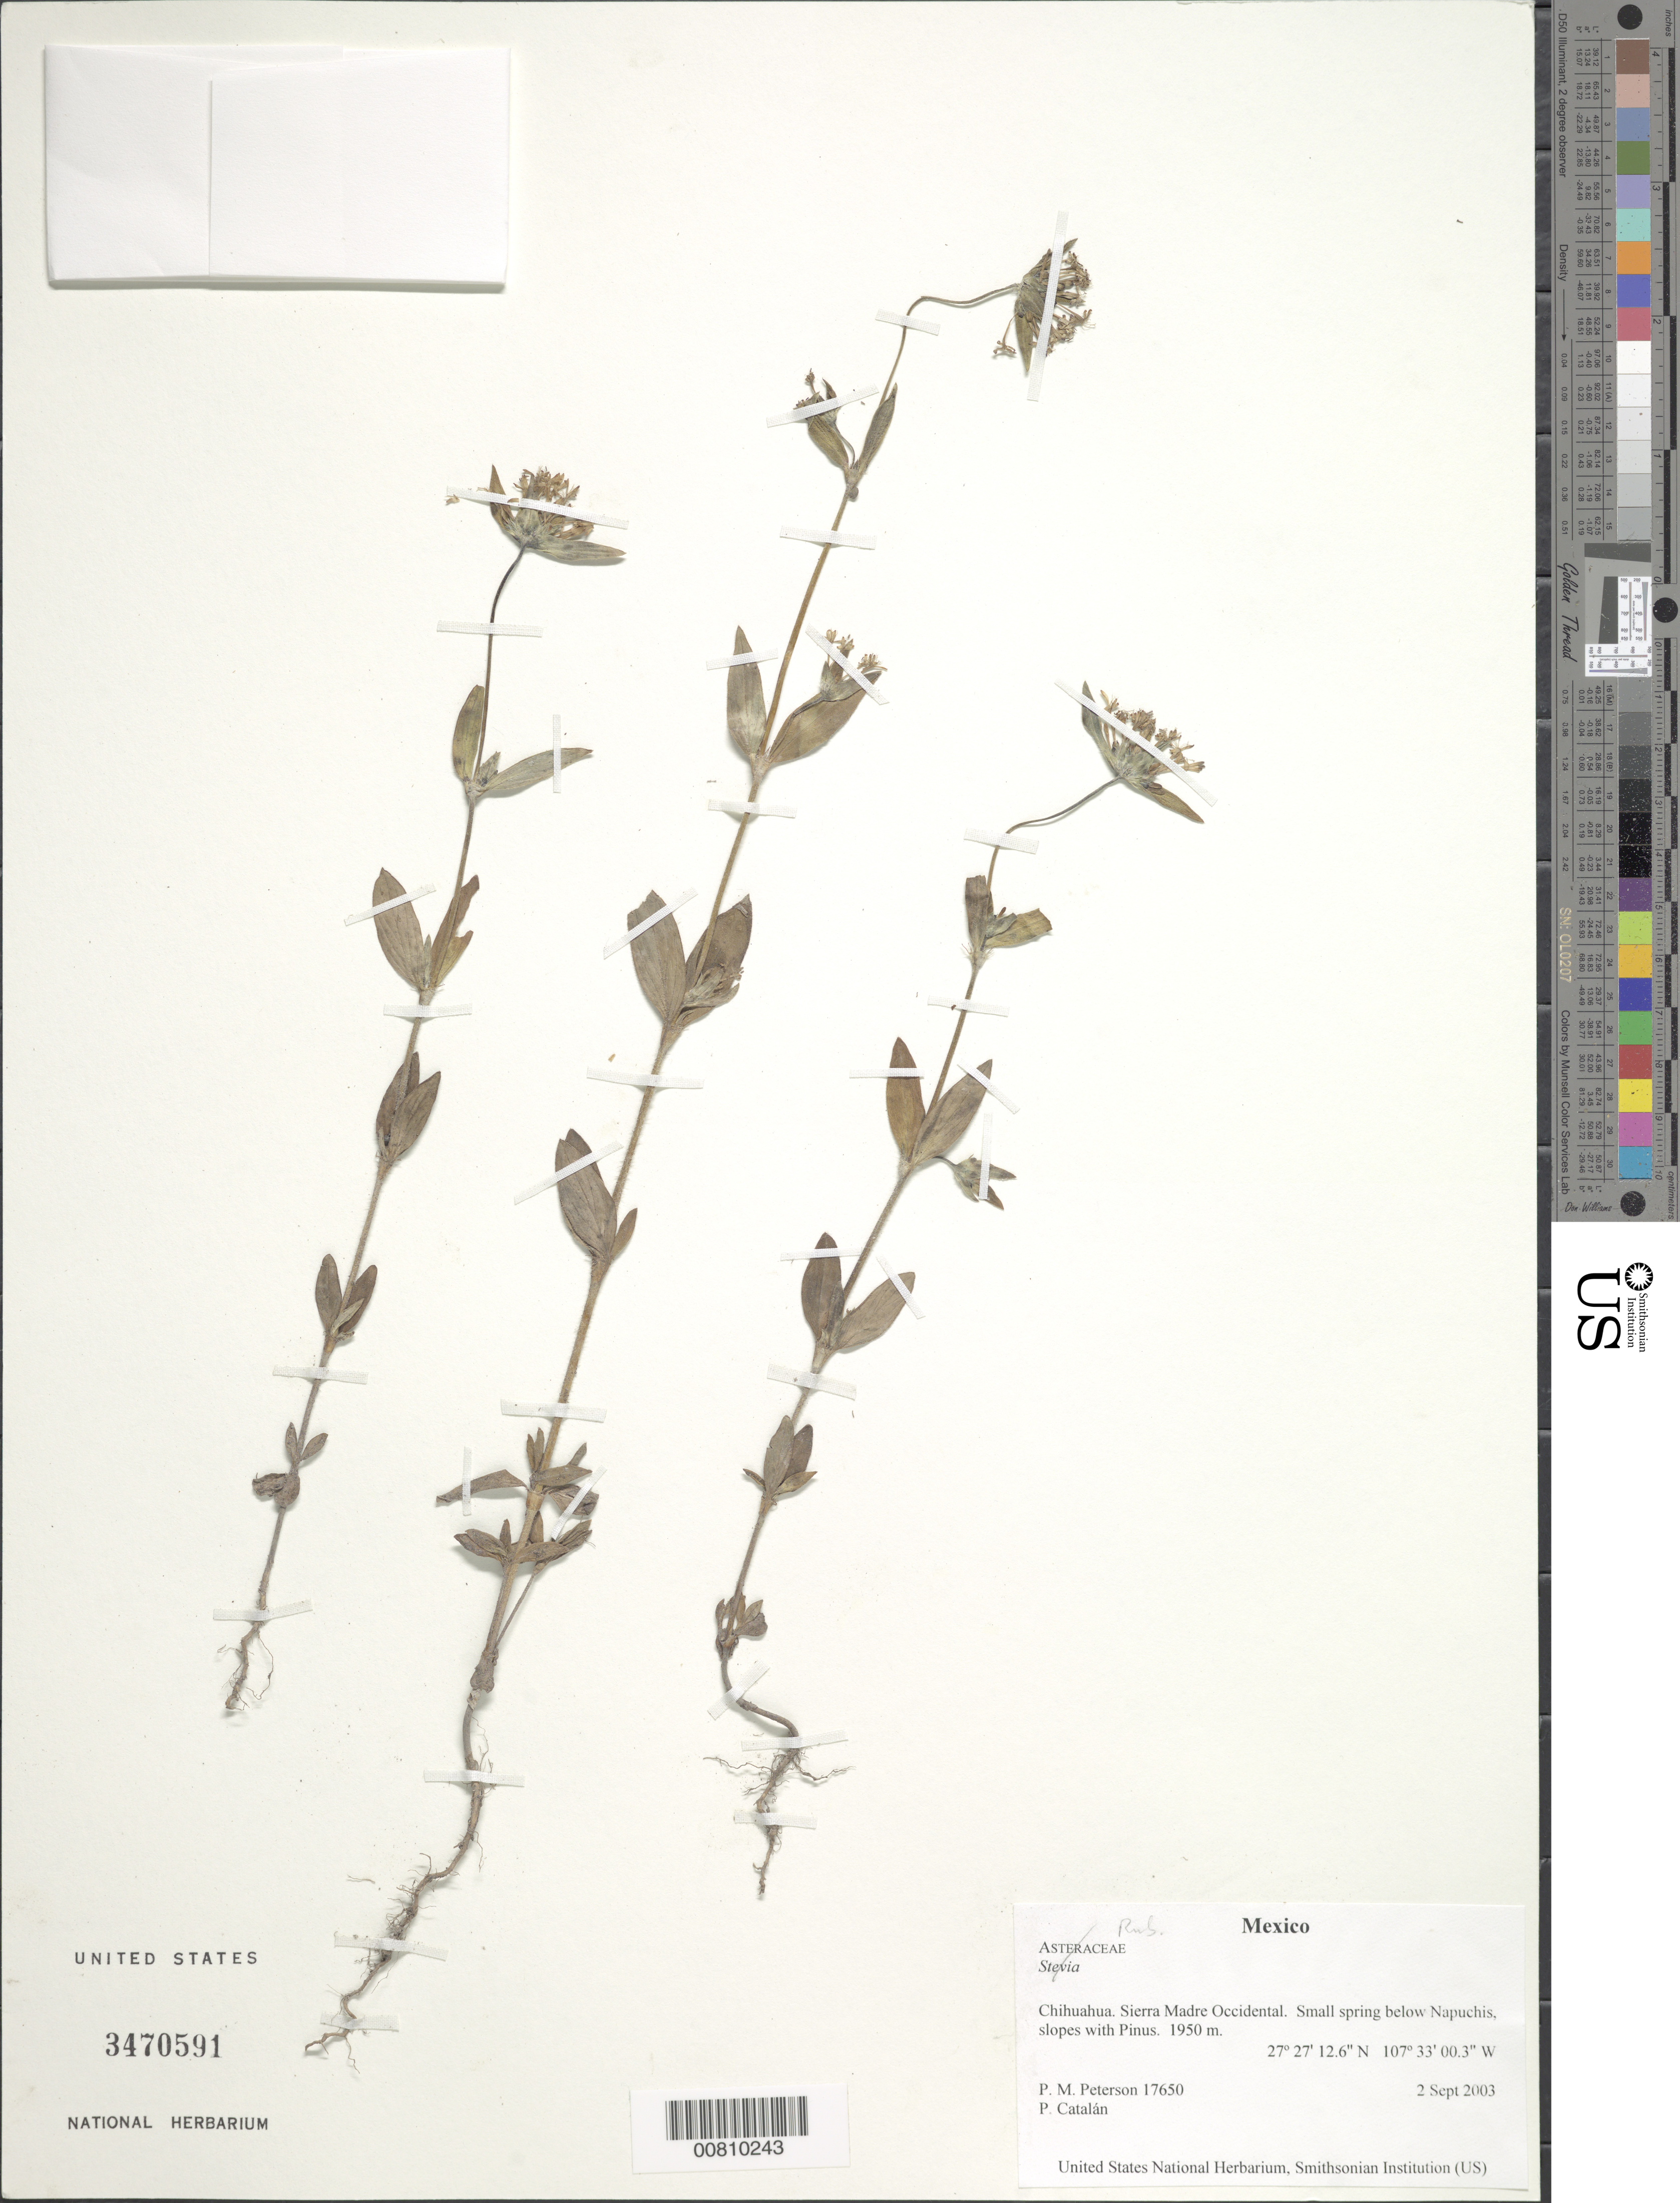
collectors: P. M. Peterson & P. Catalán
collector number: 17650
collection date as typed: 02 Sep 2003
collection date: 2003-09-02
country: Mexico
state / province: Chihuahua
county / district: Sierra Madre Occidental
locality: Small spring below Napuchis, slopes with Pinus.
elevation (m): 1950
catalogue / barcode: US 3470591